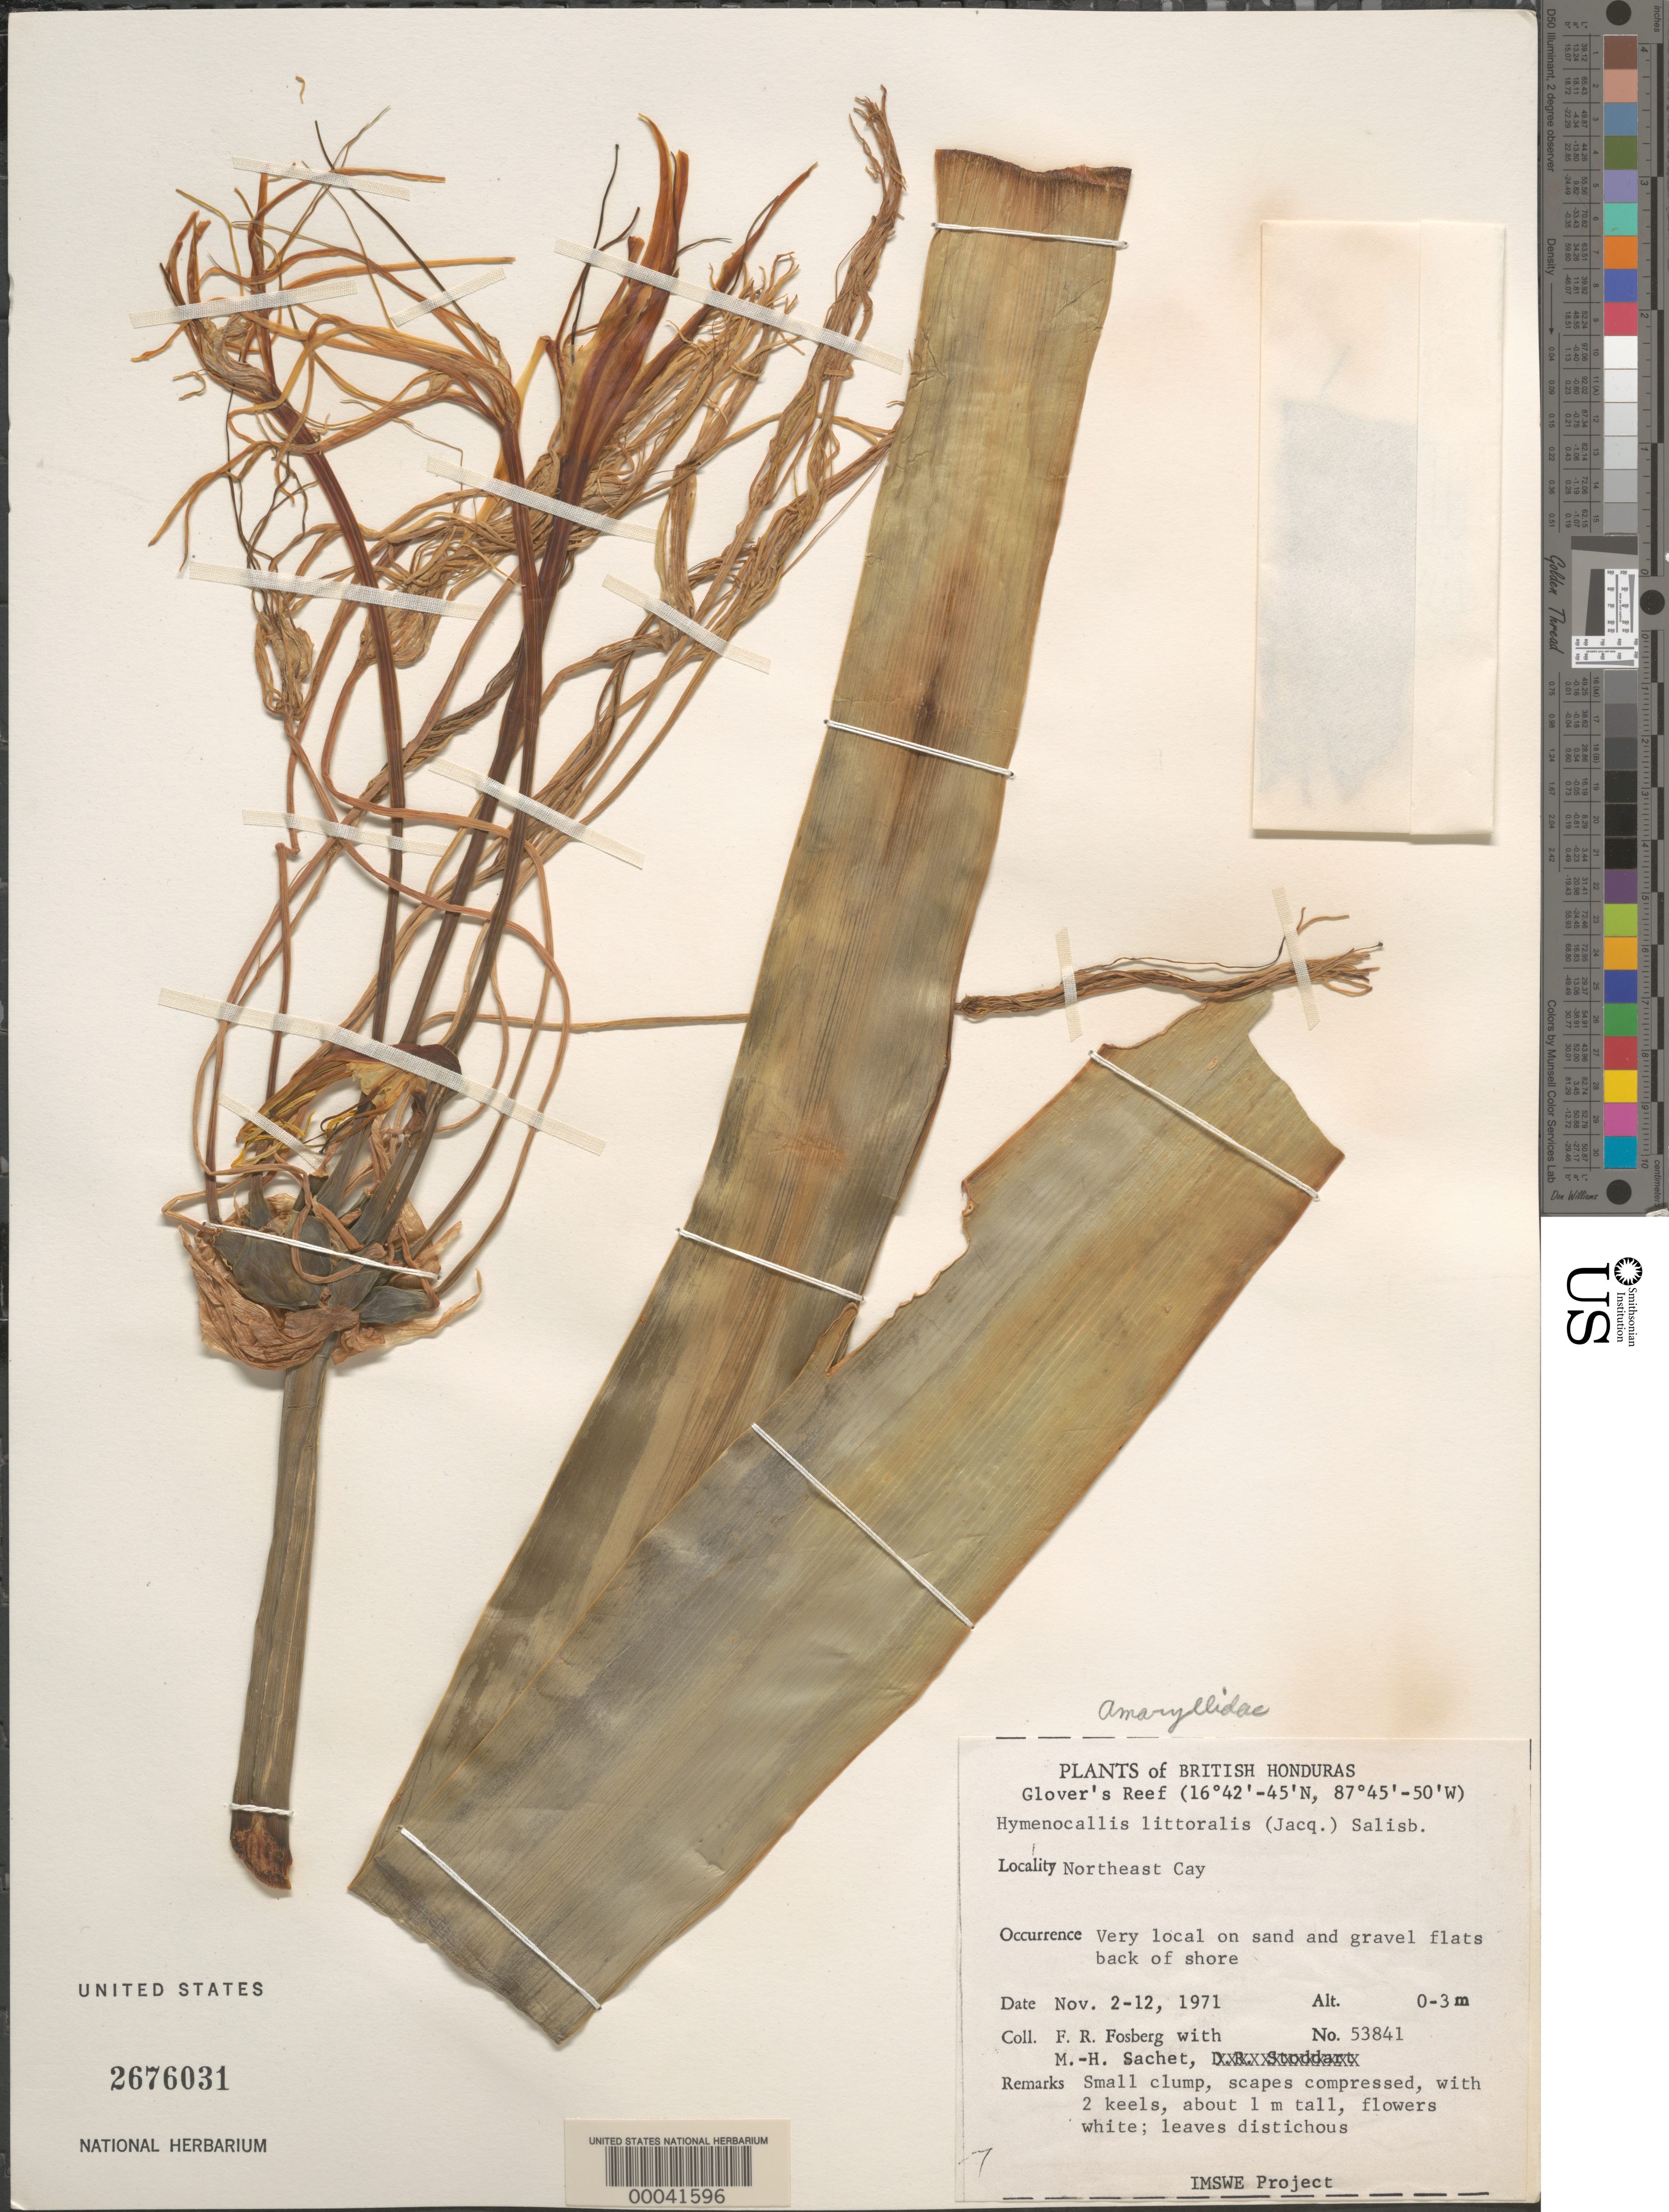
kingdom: Plantae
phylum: Tracheophyta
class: Liliopsida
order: Asparagales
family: Amaryllidaceae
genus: Hymenocallis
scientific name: Hymenocallis littoralis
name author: (Jacq.) Salisb.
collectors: F. R. Fosberg & M.-H. Sachet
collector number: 53841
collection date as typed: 02 Nov 1971 to 12 Nov 1971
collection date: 1971-11-02/1971-11-12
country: Belize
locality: Northeast Cay, Glover's Reef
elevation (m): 0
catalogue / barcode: US 2696031